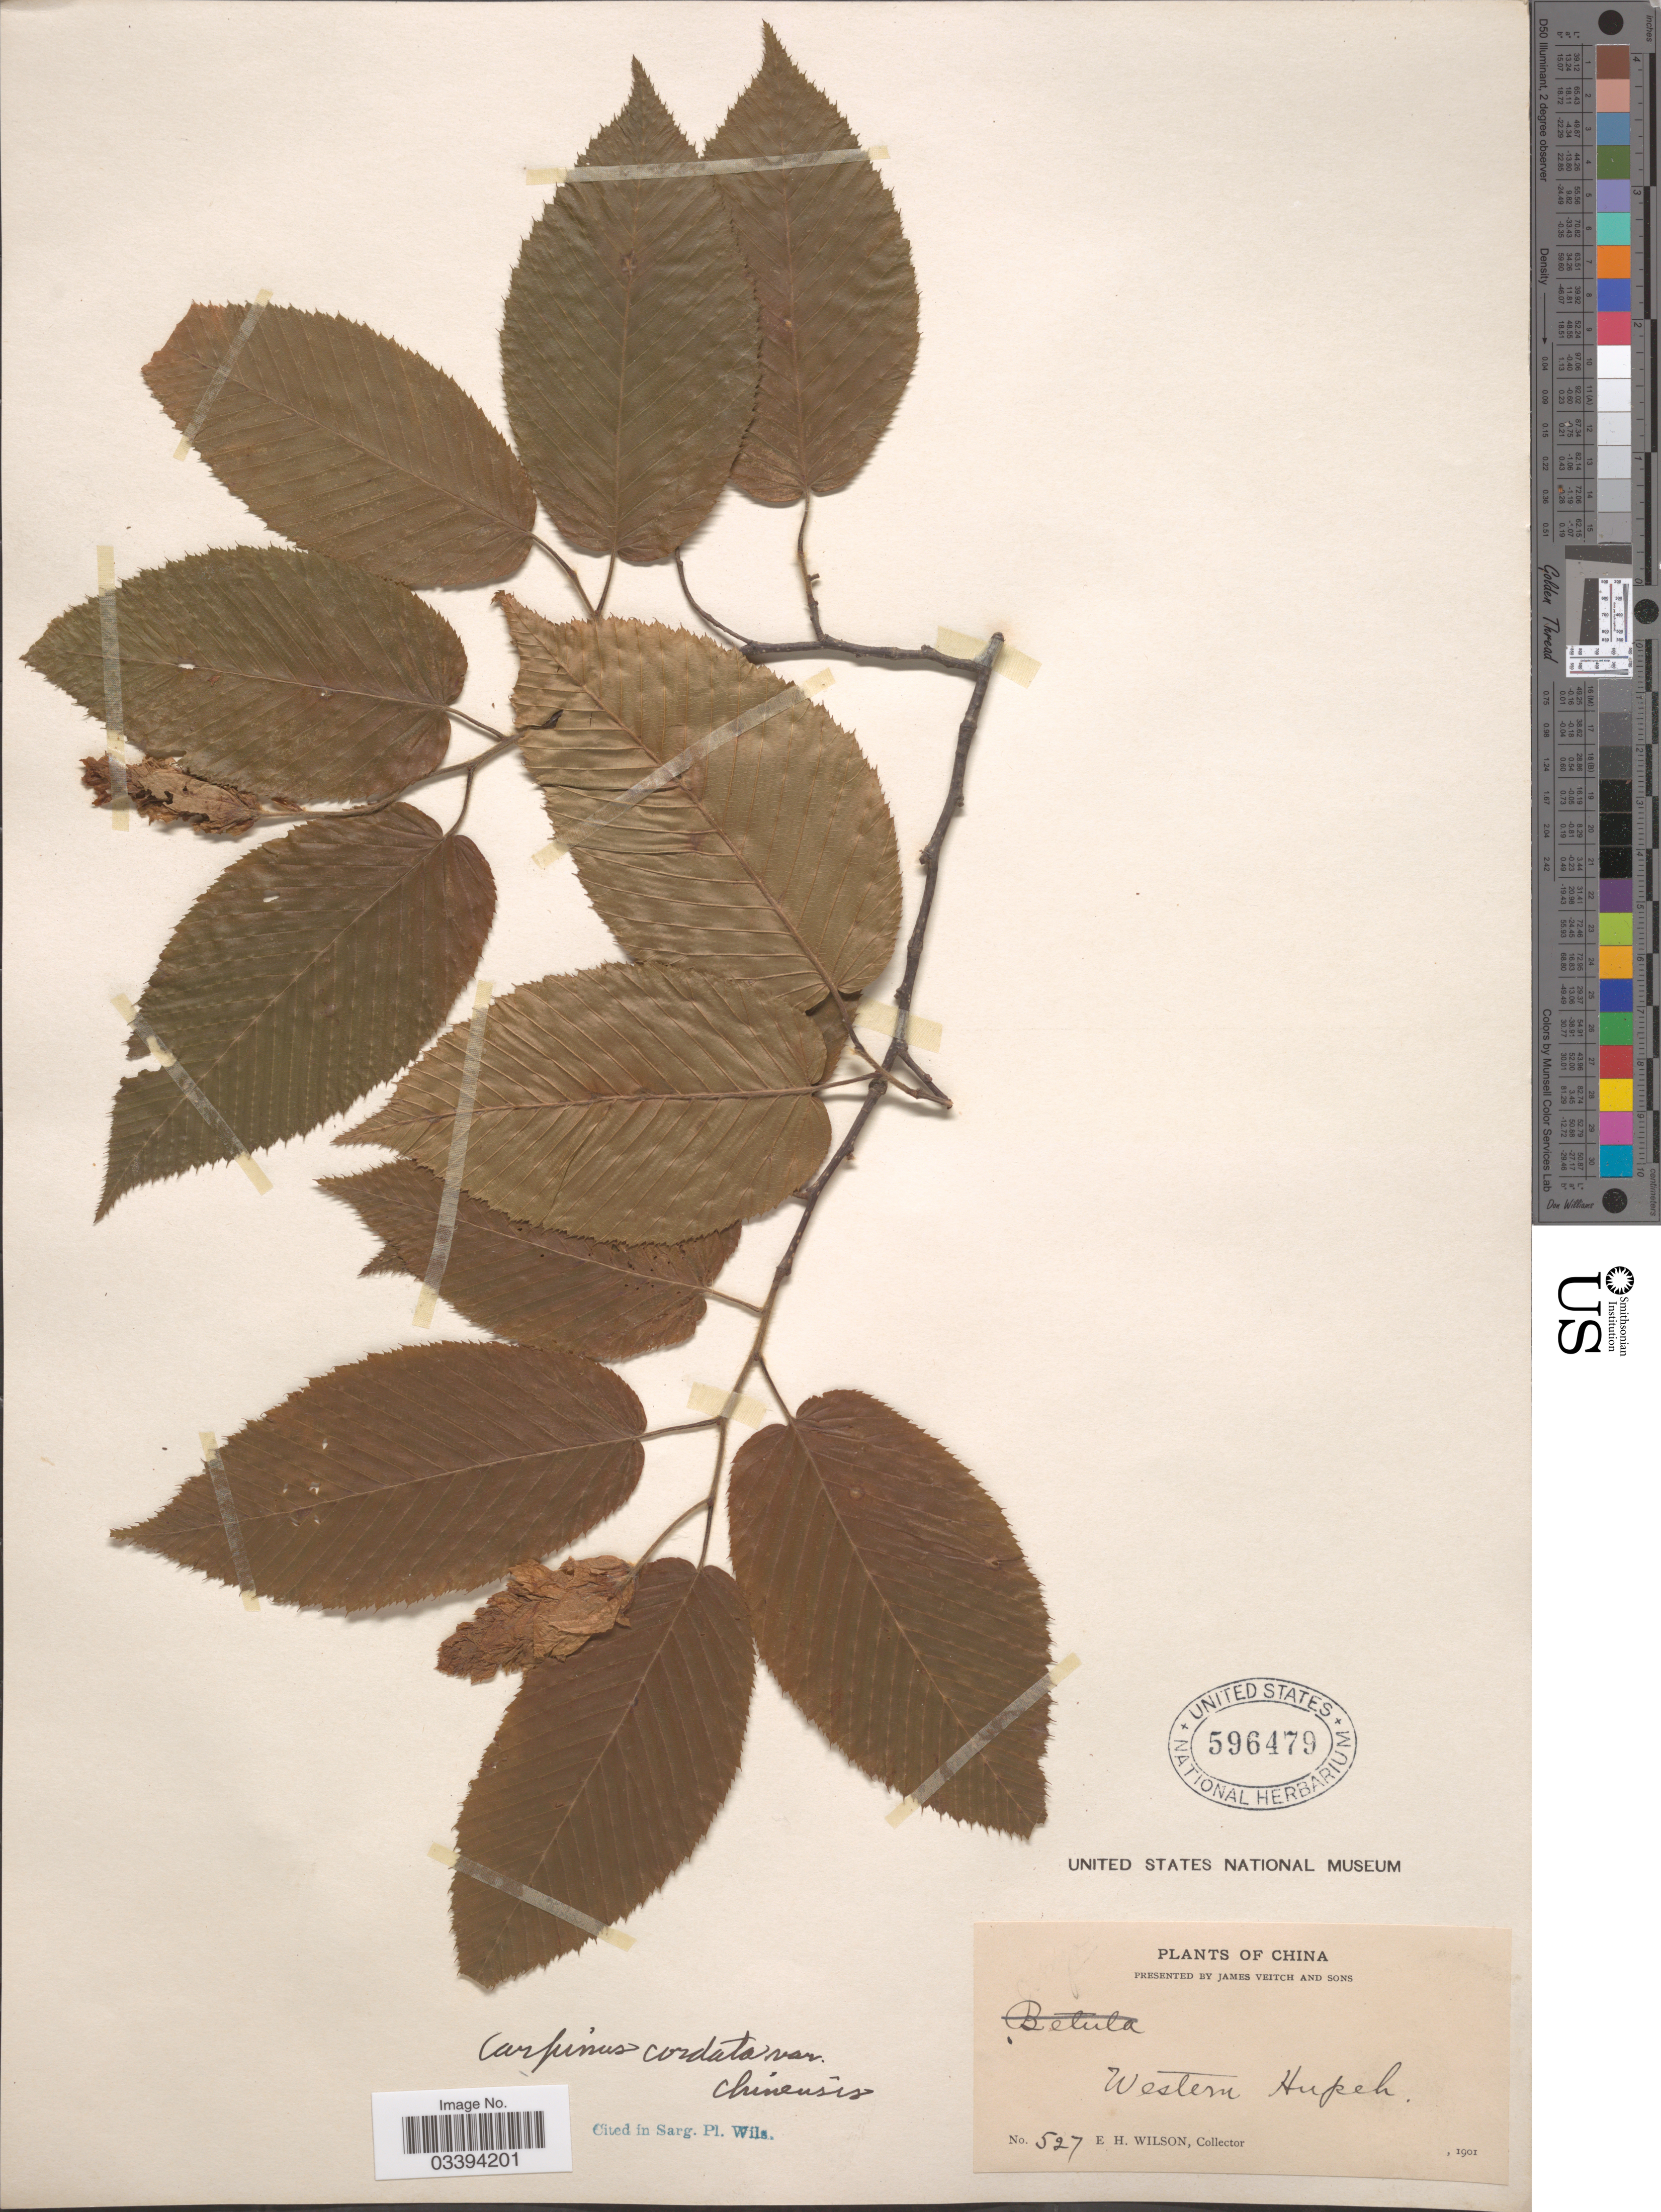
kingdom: Plantae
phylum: Tracheophyta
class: Magnoliopsida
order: Fagales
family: Betulaceae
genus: Carpinus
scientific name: Carpinus cordata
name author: Blume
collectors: E. Wilson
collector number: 527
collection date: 1901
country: China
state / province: Hubei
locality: Western Hupeh.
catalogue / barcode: US 596479